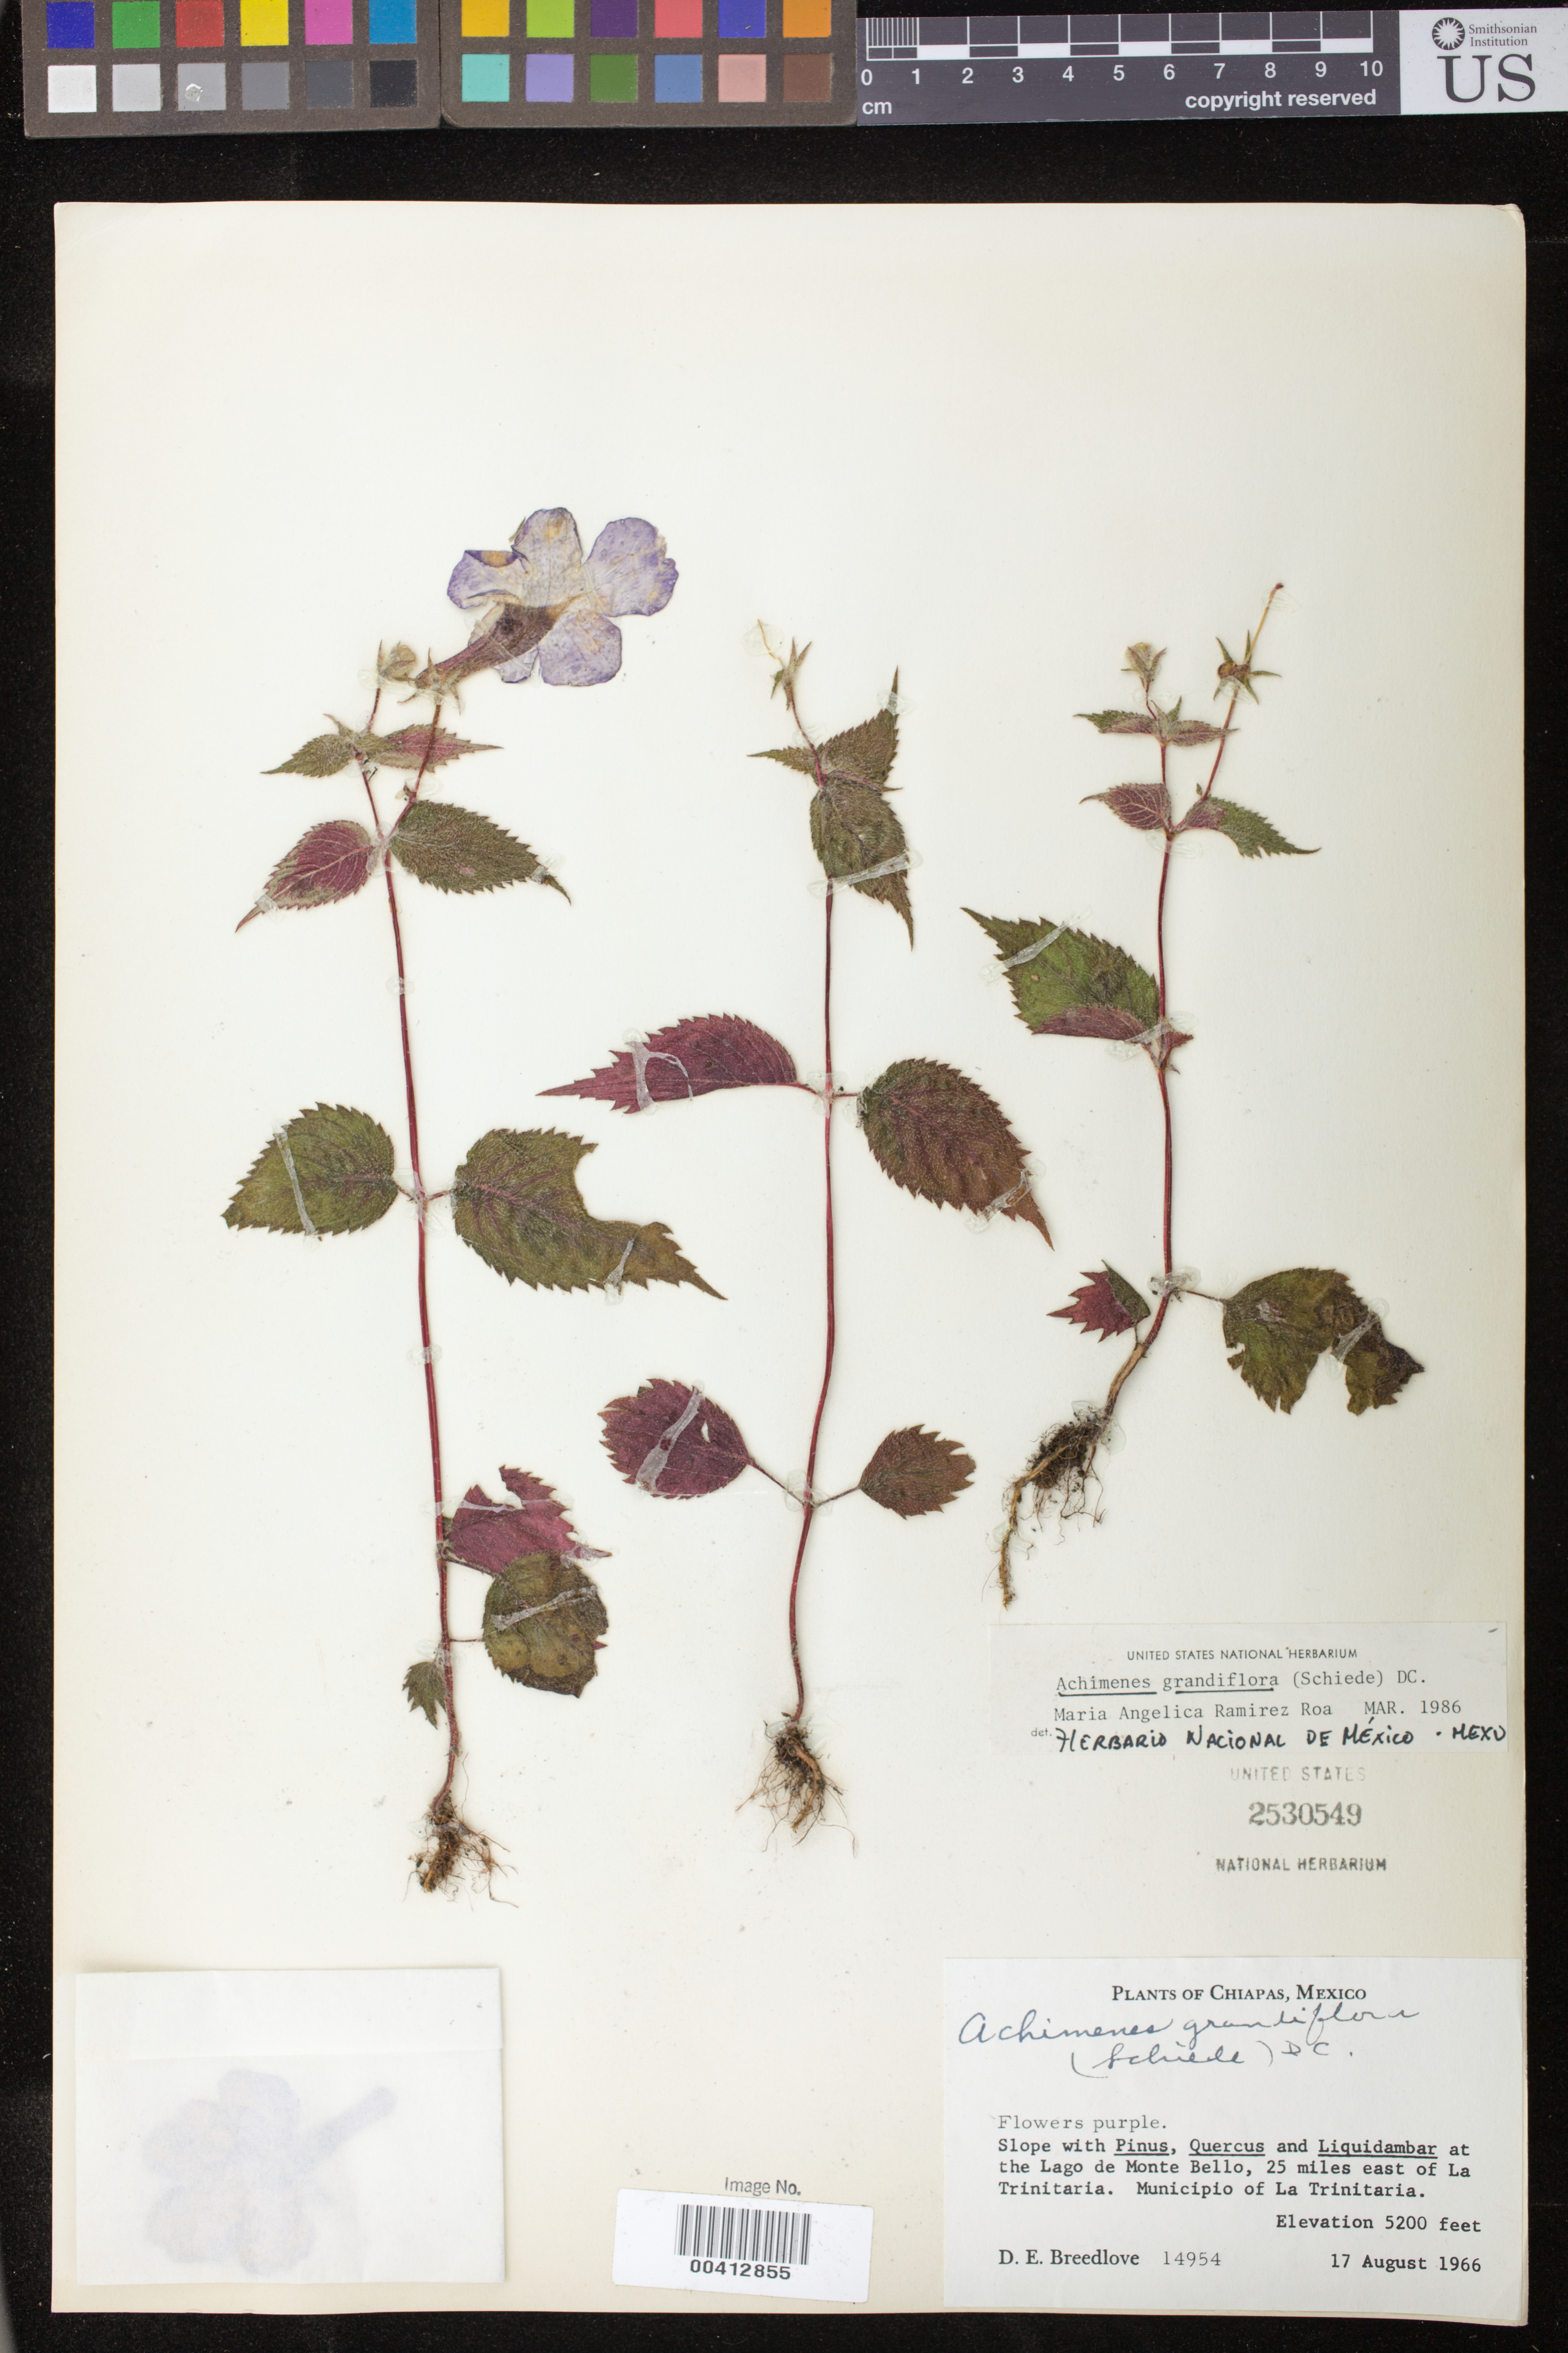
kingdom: Plantae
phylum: Tracheophyta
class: Magnoliopsida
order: Lamiales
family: Gesneriaceae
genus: Achimenes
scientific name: Achimenes grandiflora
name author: (Schiede) DC.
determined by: Skog, Laurence E.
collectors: D. E. Breedlove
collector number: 14954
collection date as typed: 17 Aug 1966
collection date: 1966-08-17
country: Mexico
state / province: Chiapas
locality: Mun. of La Trinitaria, Lago de Monte Bello, 25 mi E of La Trinitaria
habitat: Slope with Pinus, Quercus, and Liquidambar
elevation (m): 1585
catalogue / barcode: US 2530549